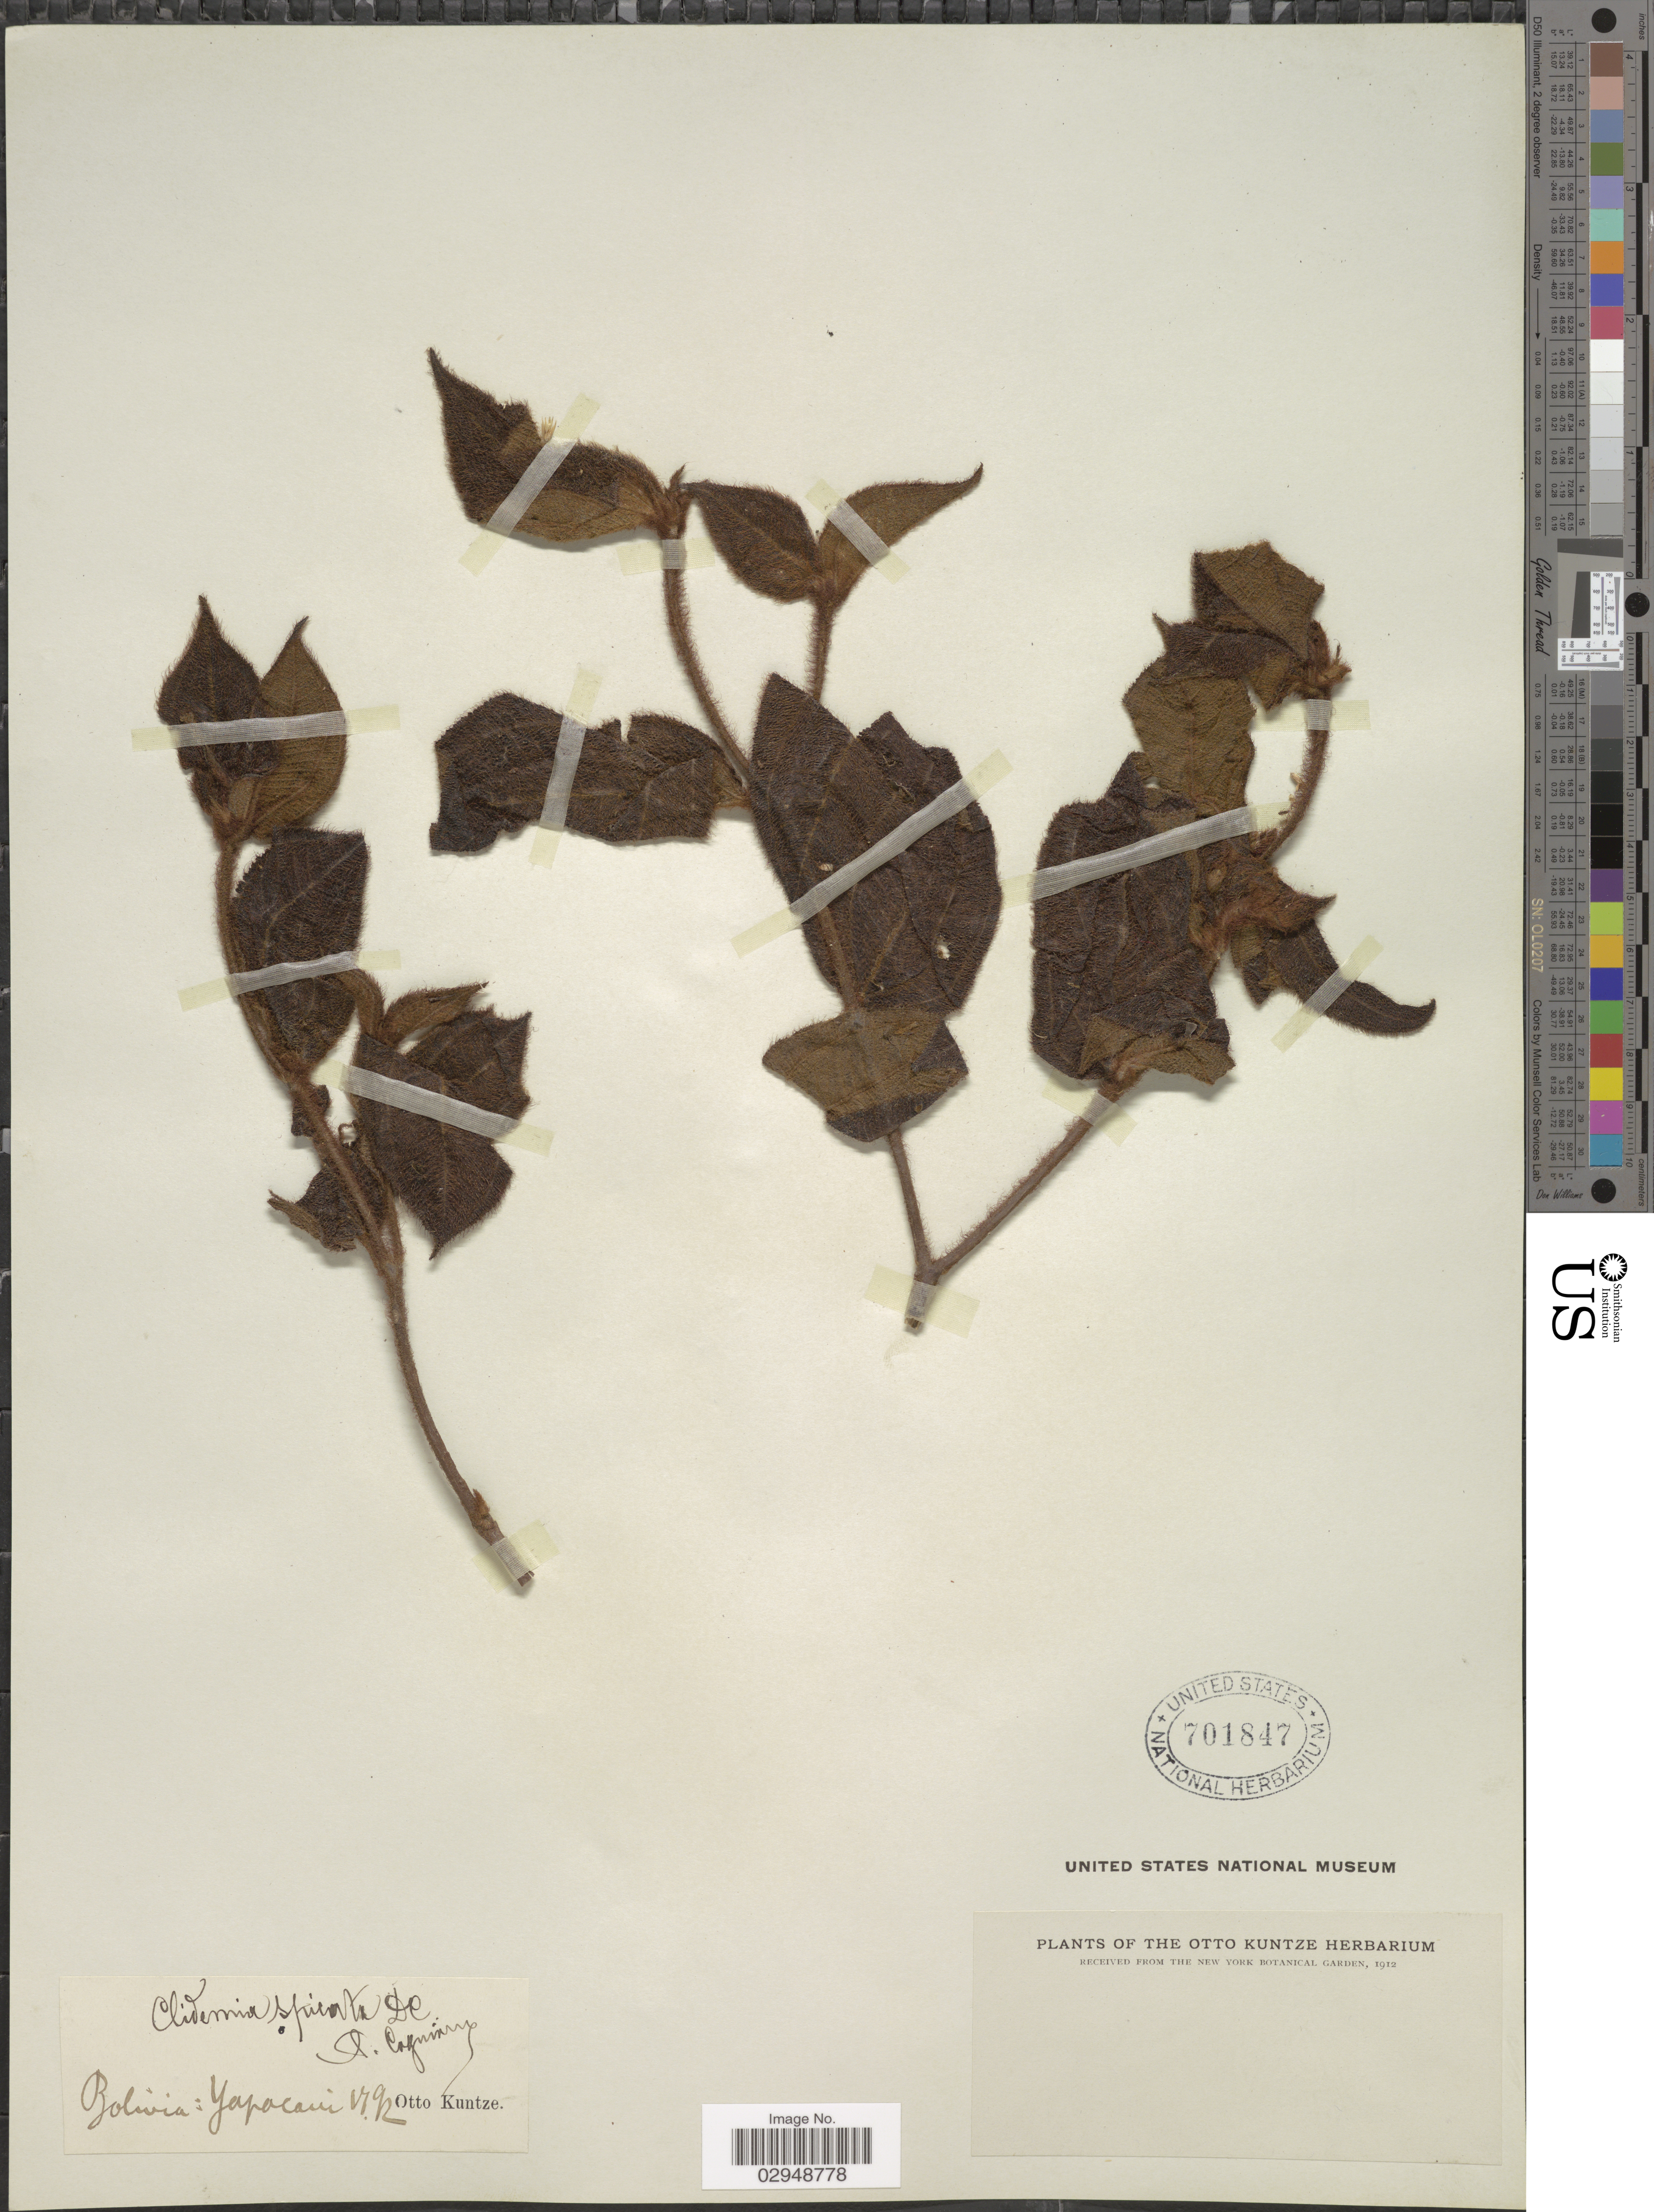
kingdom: Plantae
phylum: Tracheophyta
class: Magnoliopsida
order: Myrtales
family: Melastomataceae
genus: Clidemia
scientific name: Clidemia capitellata var. dependens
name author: (Pav. & D. Don) J.F. Macbr.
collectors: C.E.O. Kuntze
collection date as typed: Transcribed d/m/y: /6/92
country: Bolivia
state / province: Santa Cruz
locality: Yapacani.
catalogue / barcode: US 701847